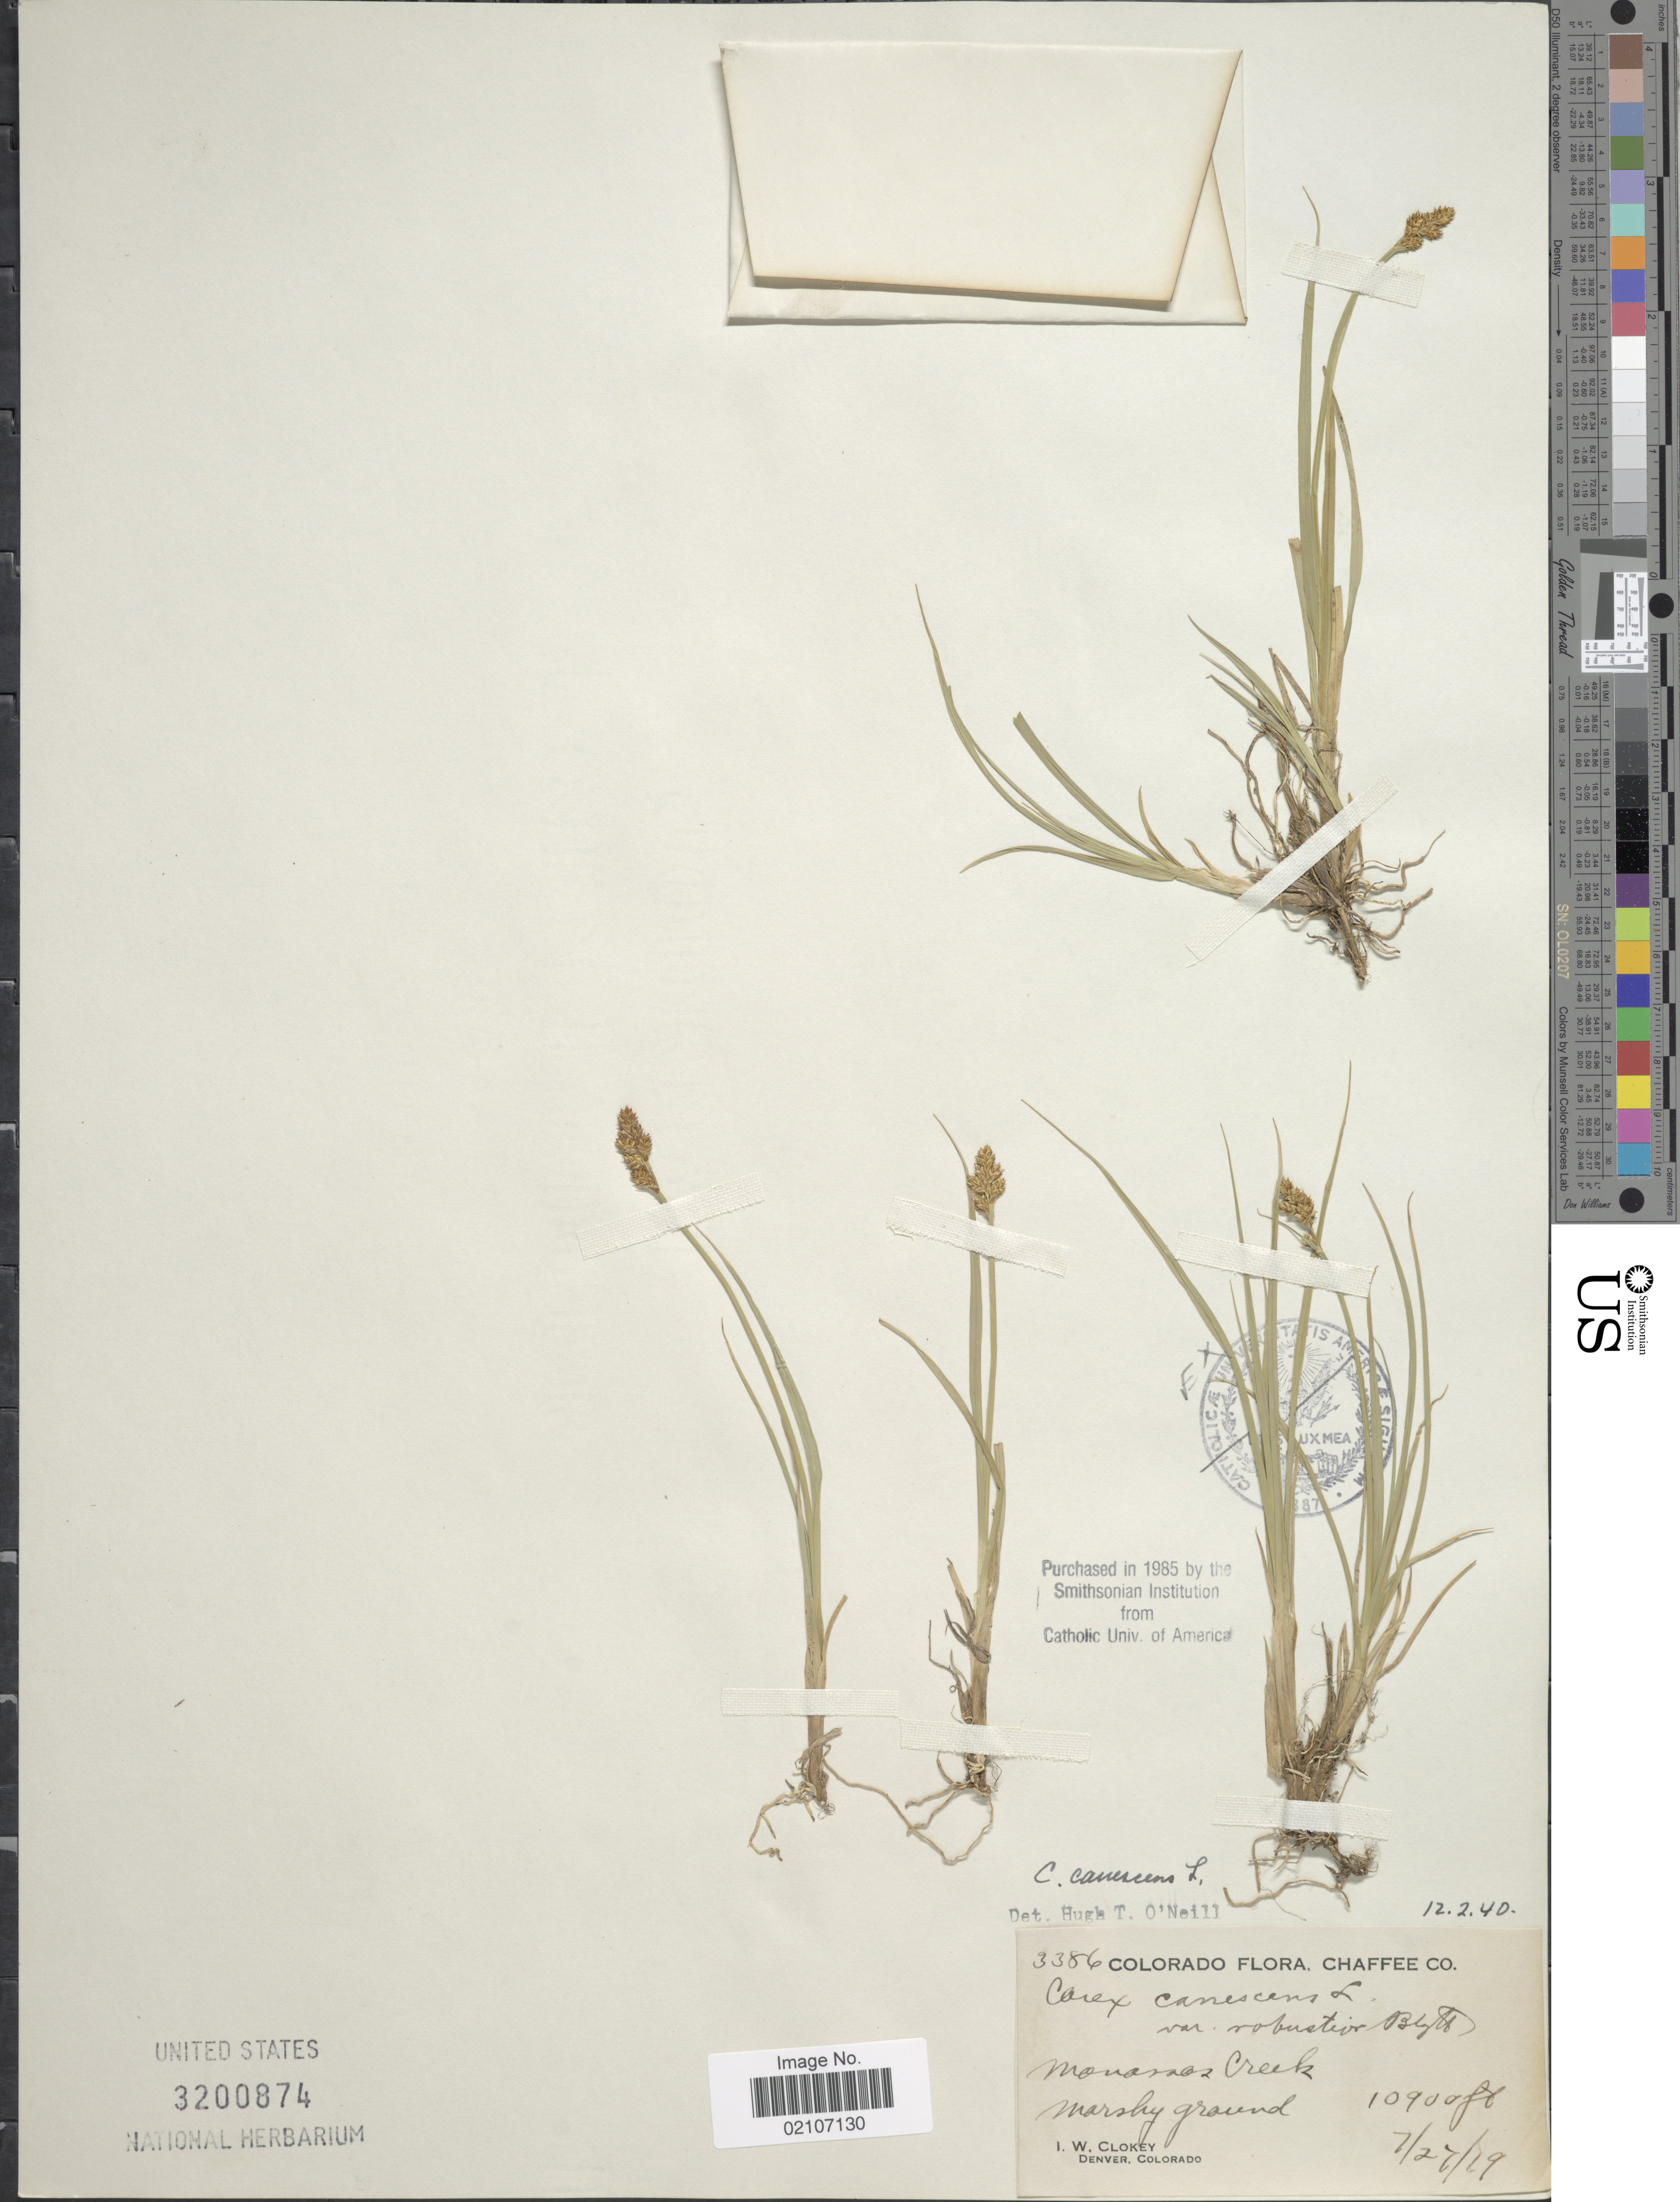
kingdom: Plantae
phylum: Tracheophyta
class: Liliopsida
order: Poales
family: Cyperaceae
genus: Carex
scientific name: Carex canescens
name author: L.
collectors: I. W. Clokey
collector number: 3386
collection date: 1919-07-27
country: United States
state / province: Colorado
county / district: Chaffee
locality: Chaffee Co., Monomas Creek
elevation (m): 3322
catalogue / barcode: US 3200874